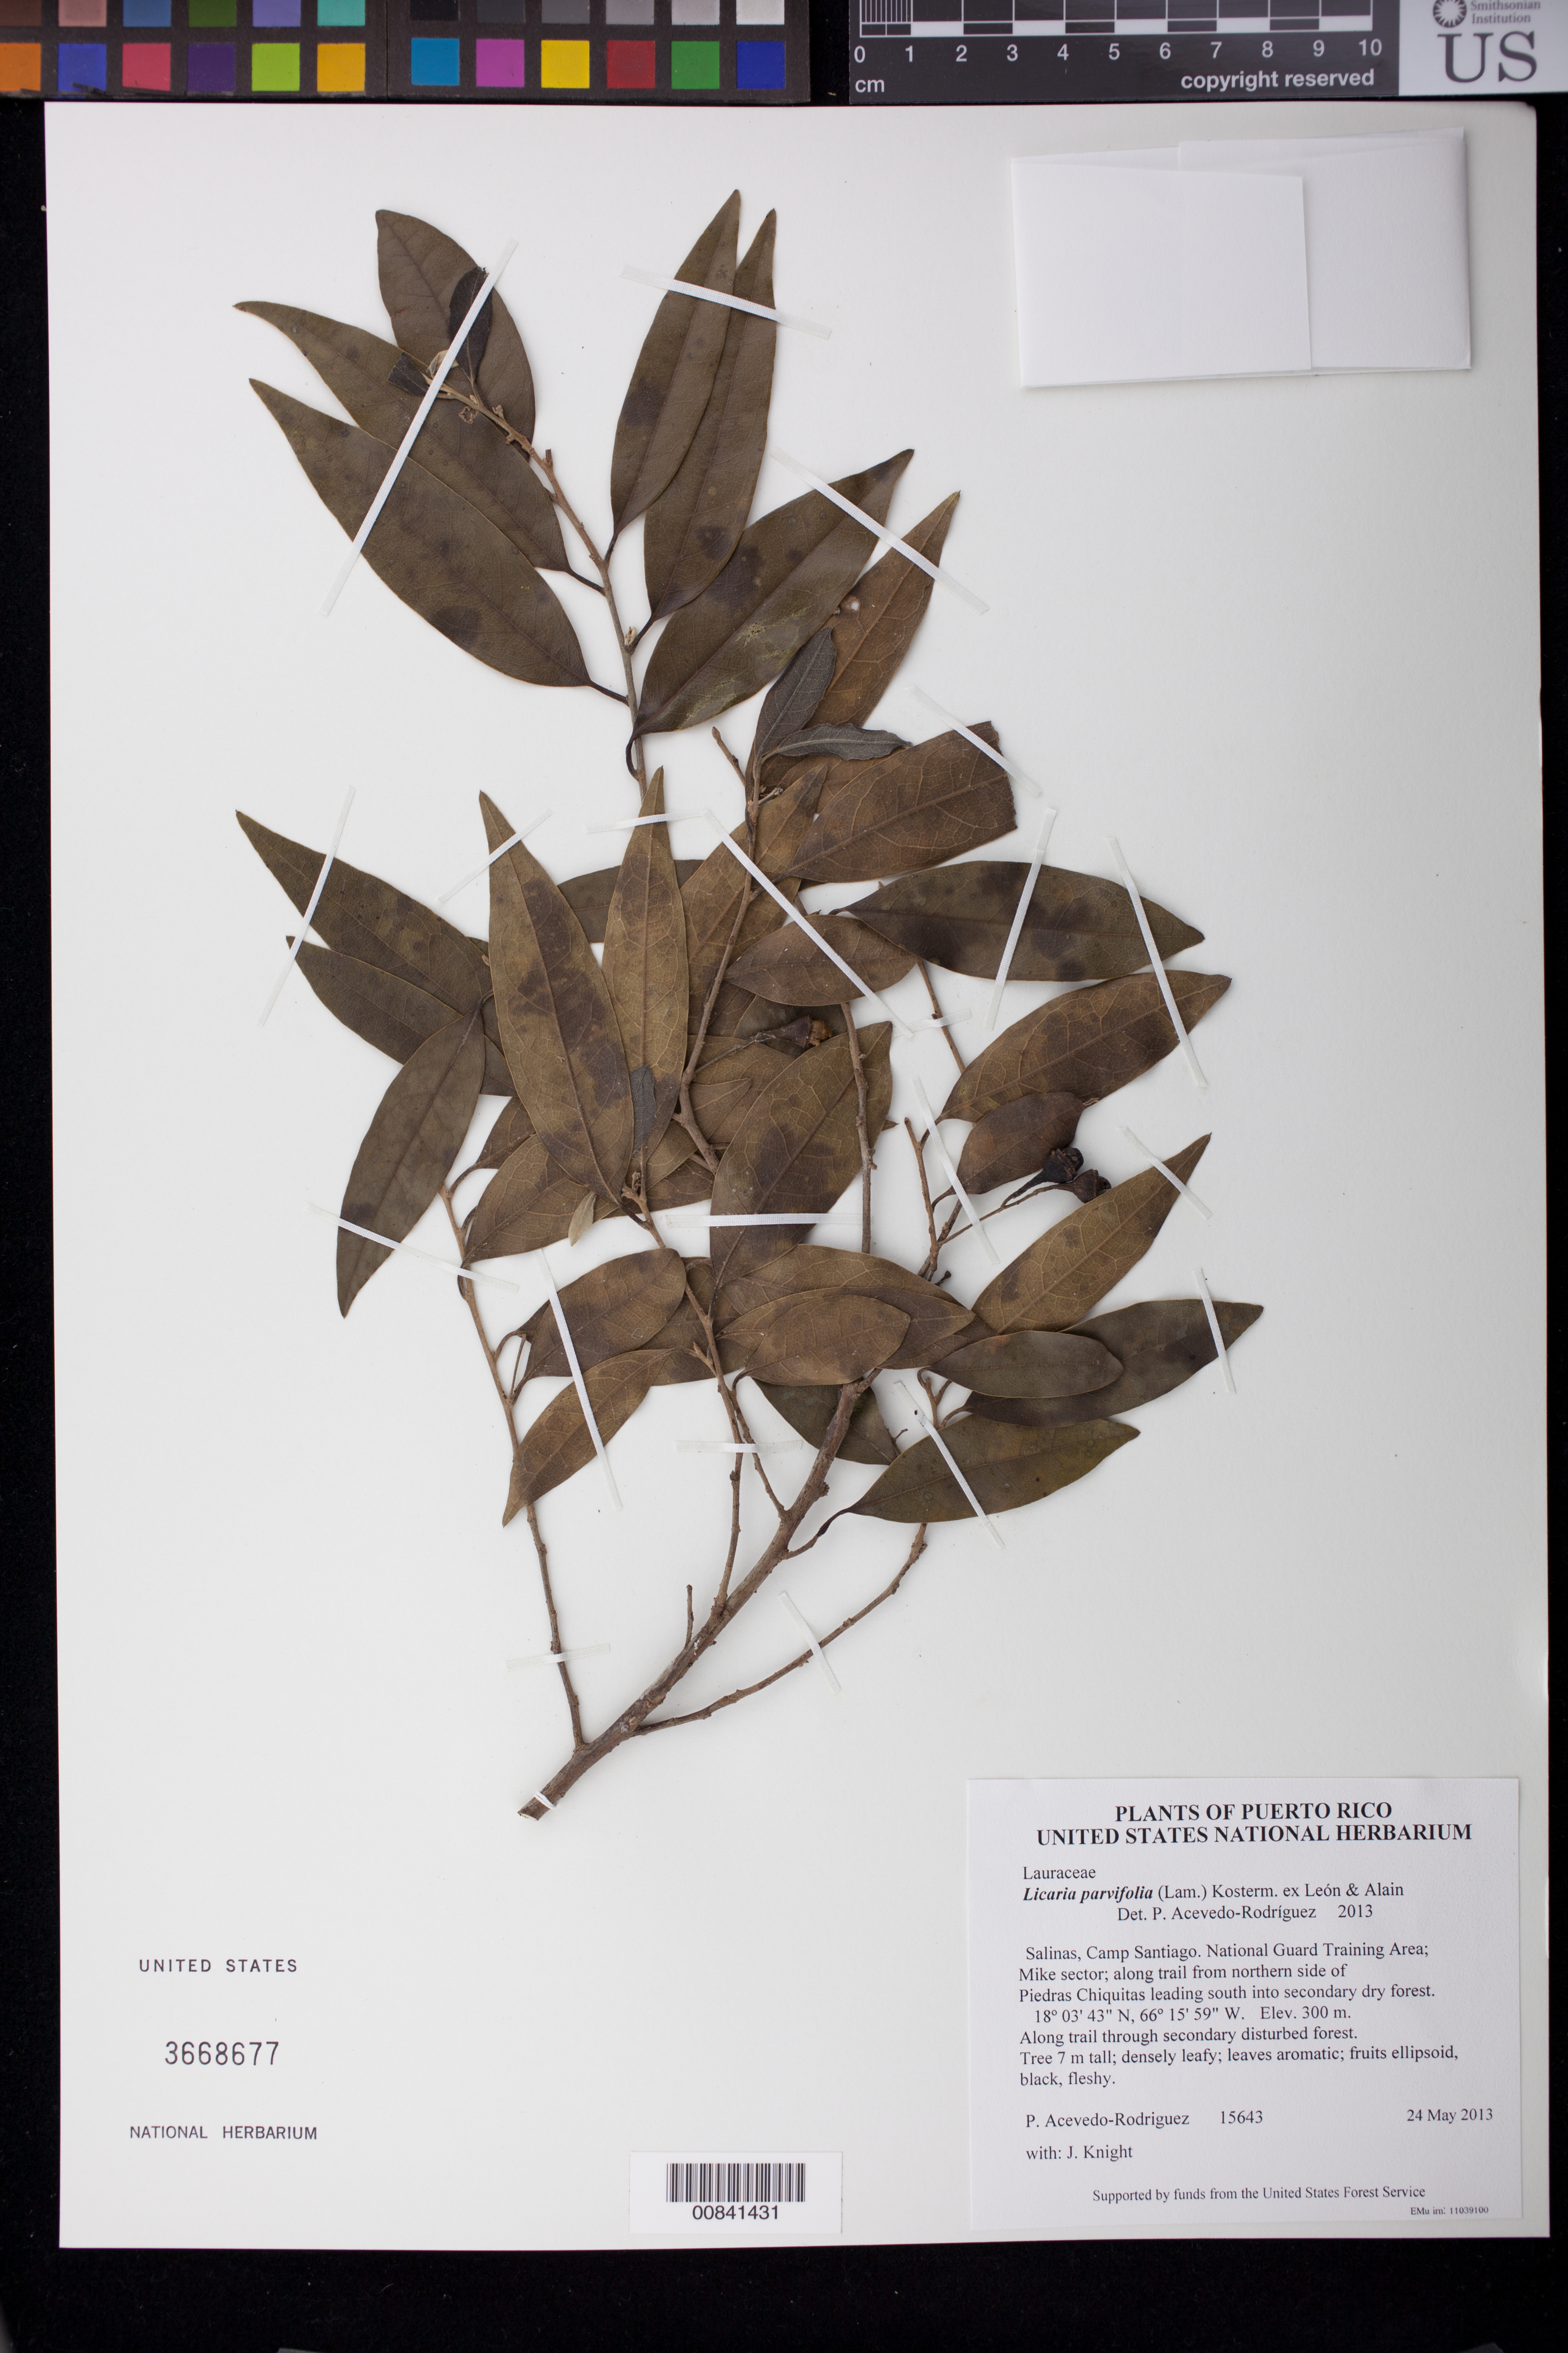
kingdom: Plantae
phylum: Tracheophyta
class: Magnoliopsida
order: Laurales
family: Lauraceae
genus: Licaria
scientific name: Licaria parvifolia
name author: (Lam.) Kosterm. ex León & Alain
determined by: Acevedo-Rodríguez, P., (BOT), Smithsonian Institution - National Museum of Natural History (UNITED STATES)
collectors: P. Acevedo-Rodr. & J. Knight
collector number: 15643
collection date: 2013-05-24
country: Puerto Rico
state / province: Salinas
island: Puerto Rico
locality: Camp Santiago. National Guard Training Area; Mike sector; along trail from northern side of Piedras Chiquitas leading south into secondary dry forest.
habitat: Along trail through secondary disturbed forest.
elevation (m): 300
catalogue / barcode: US 3668677